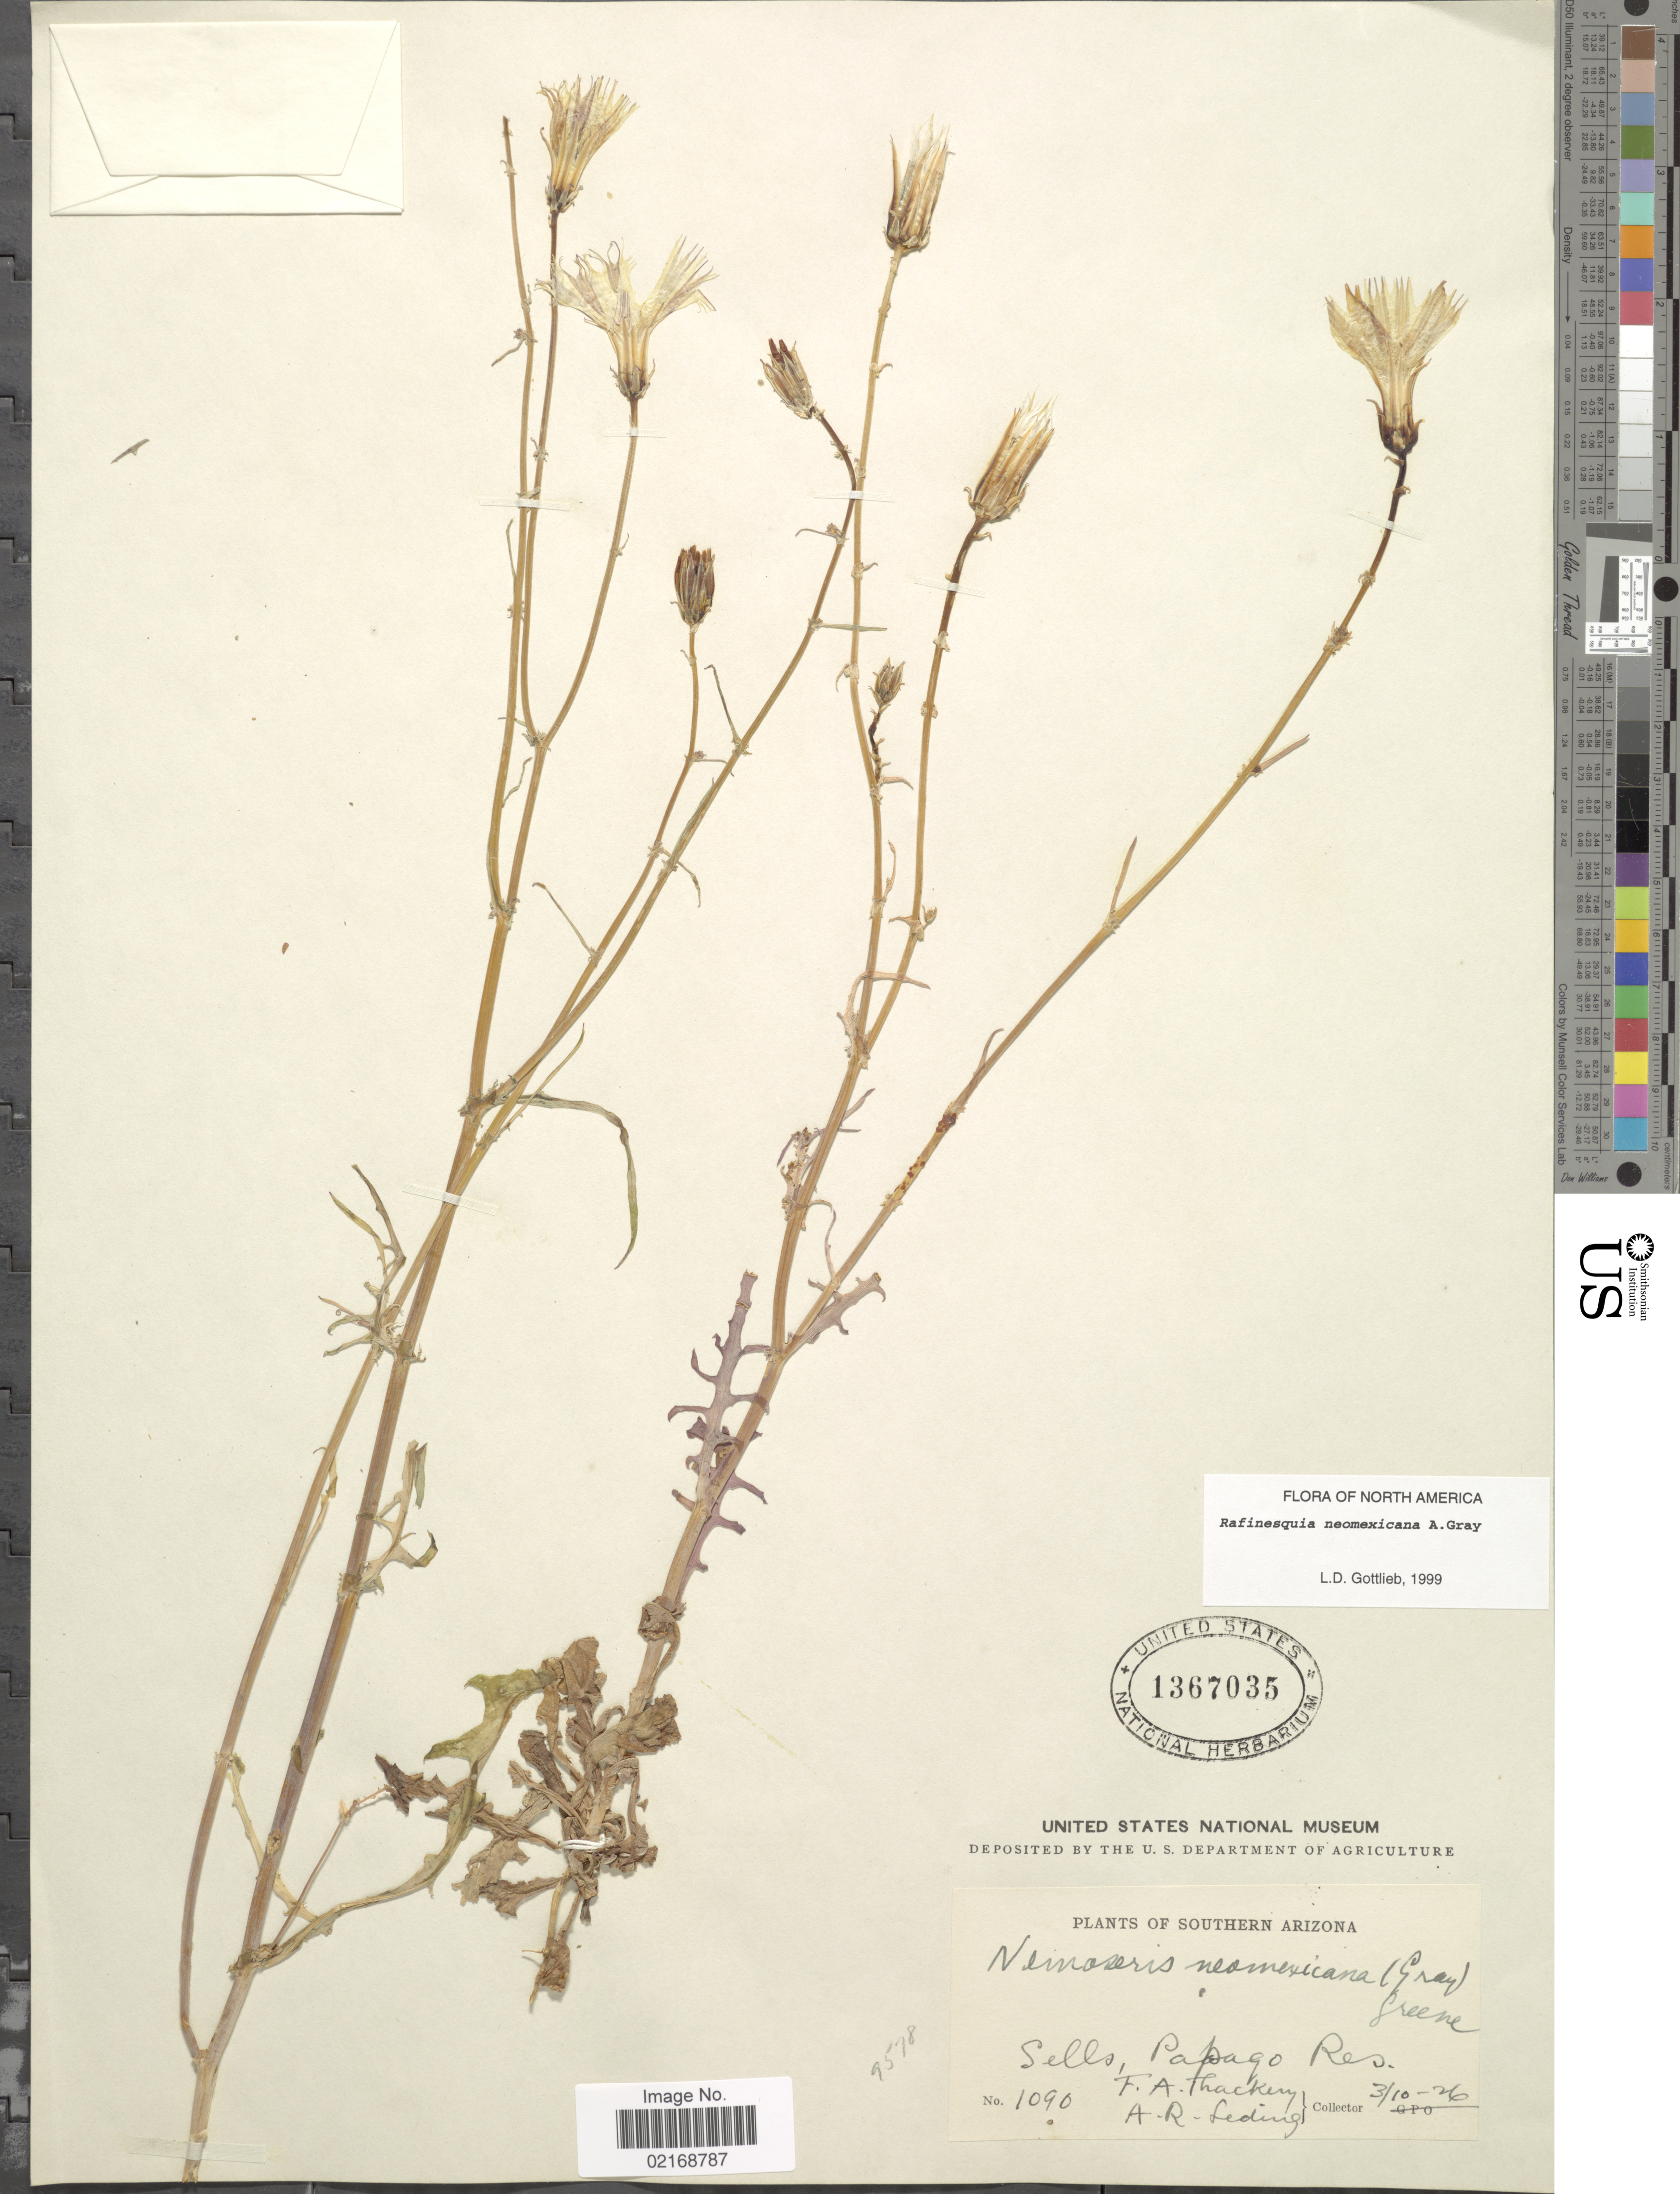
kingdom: Plantae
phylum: Tracheophyta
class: Magnoliopsida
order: Asterales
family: Asteraceae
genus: Rafinesquia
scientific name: Rafinesquia neomexicana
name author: A. Gray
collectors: F. Thackery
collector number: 1090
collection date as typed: Transcribed d/m/y: 10/3/26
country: United States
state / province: Arizona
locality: Southern Arizona, Sells, Papago Res.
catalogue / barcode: US 1367035